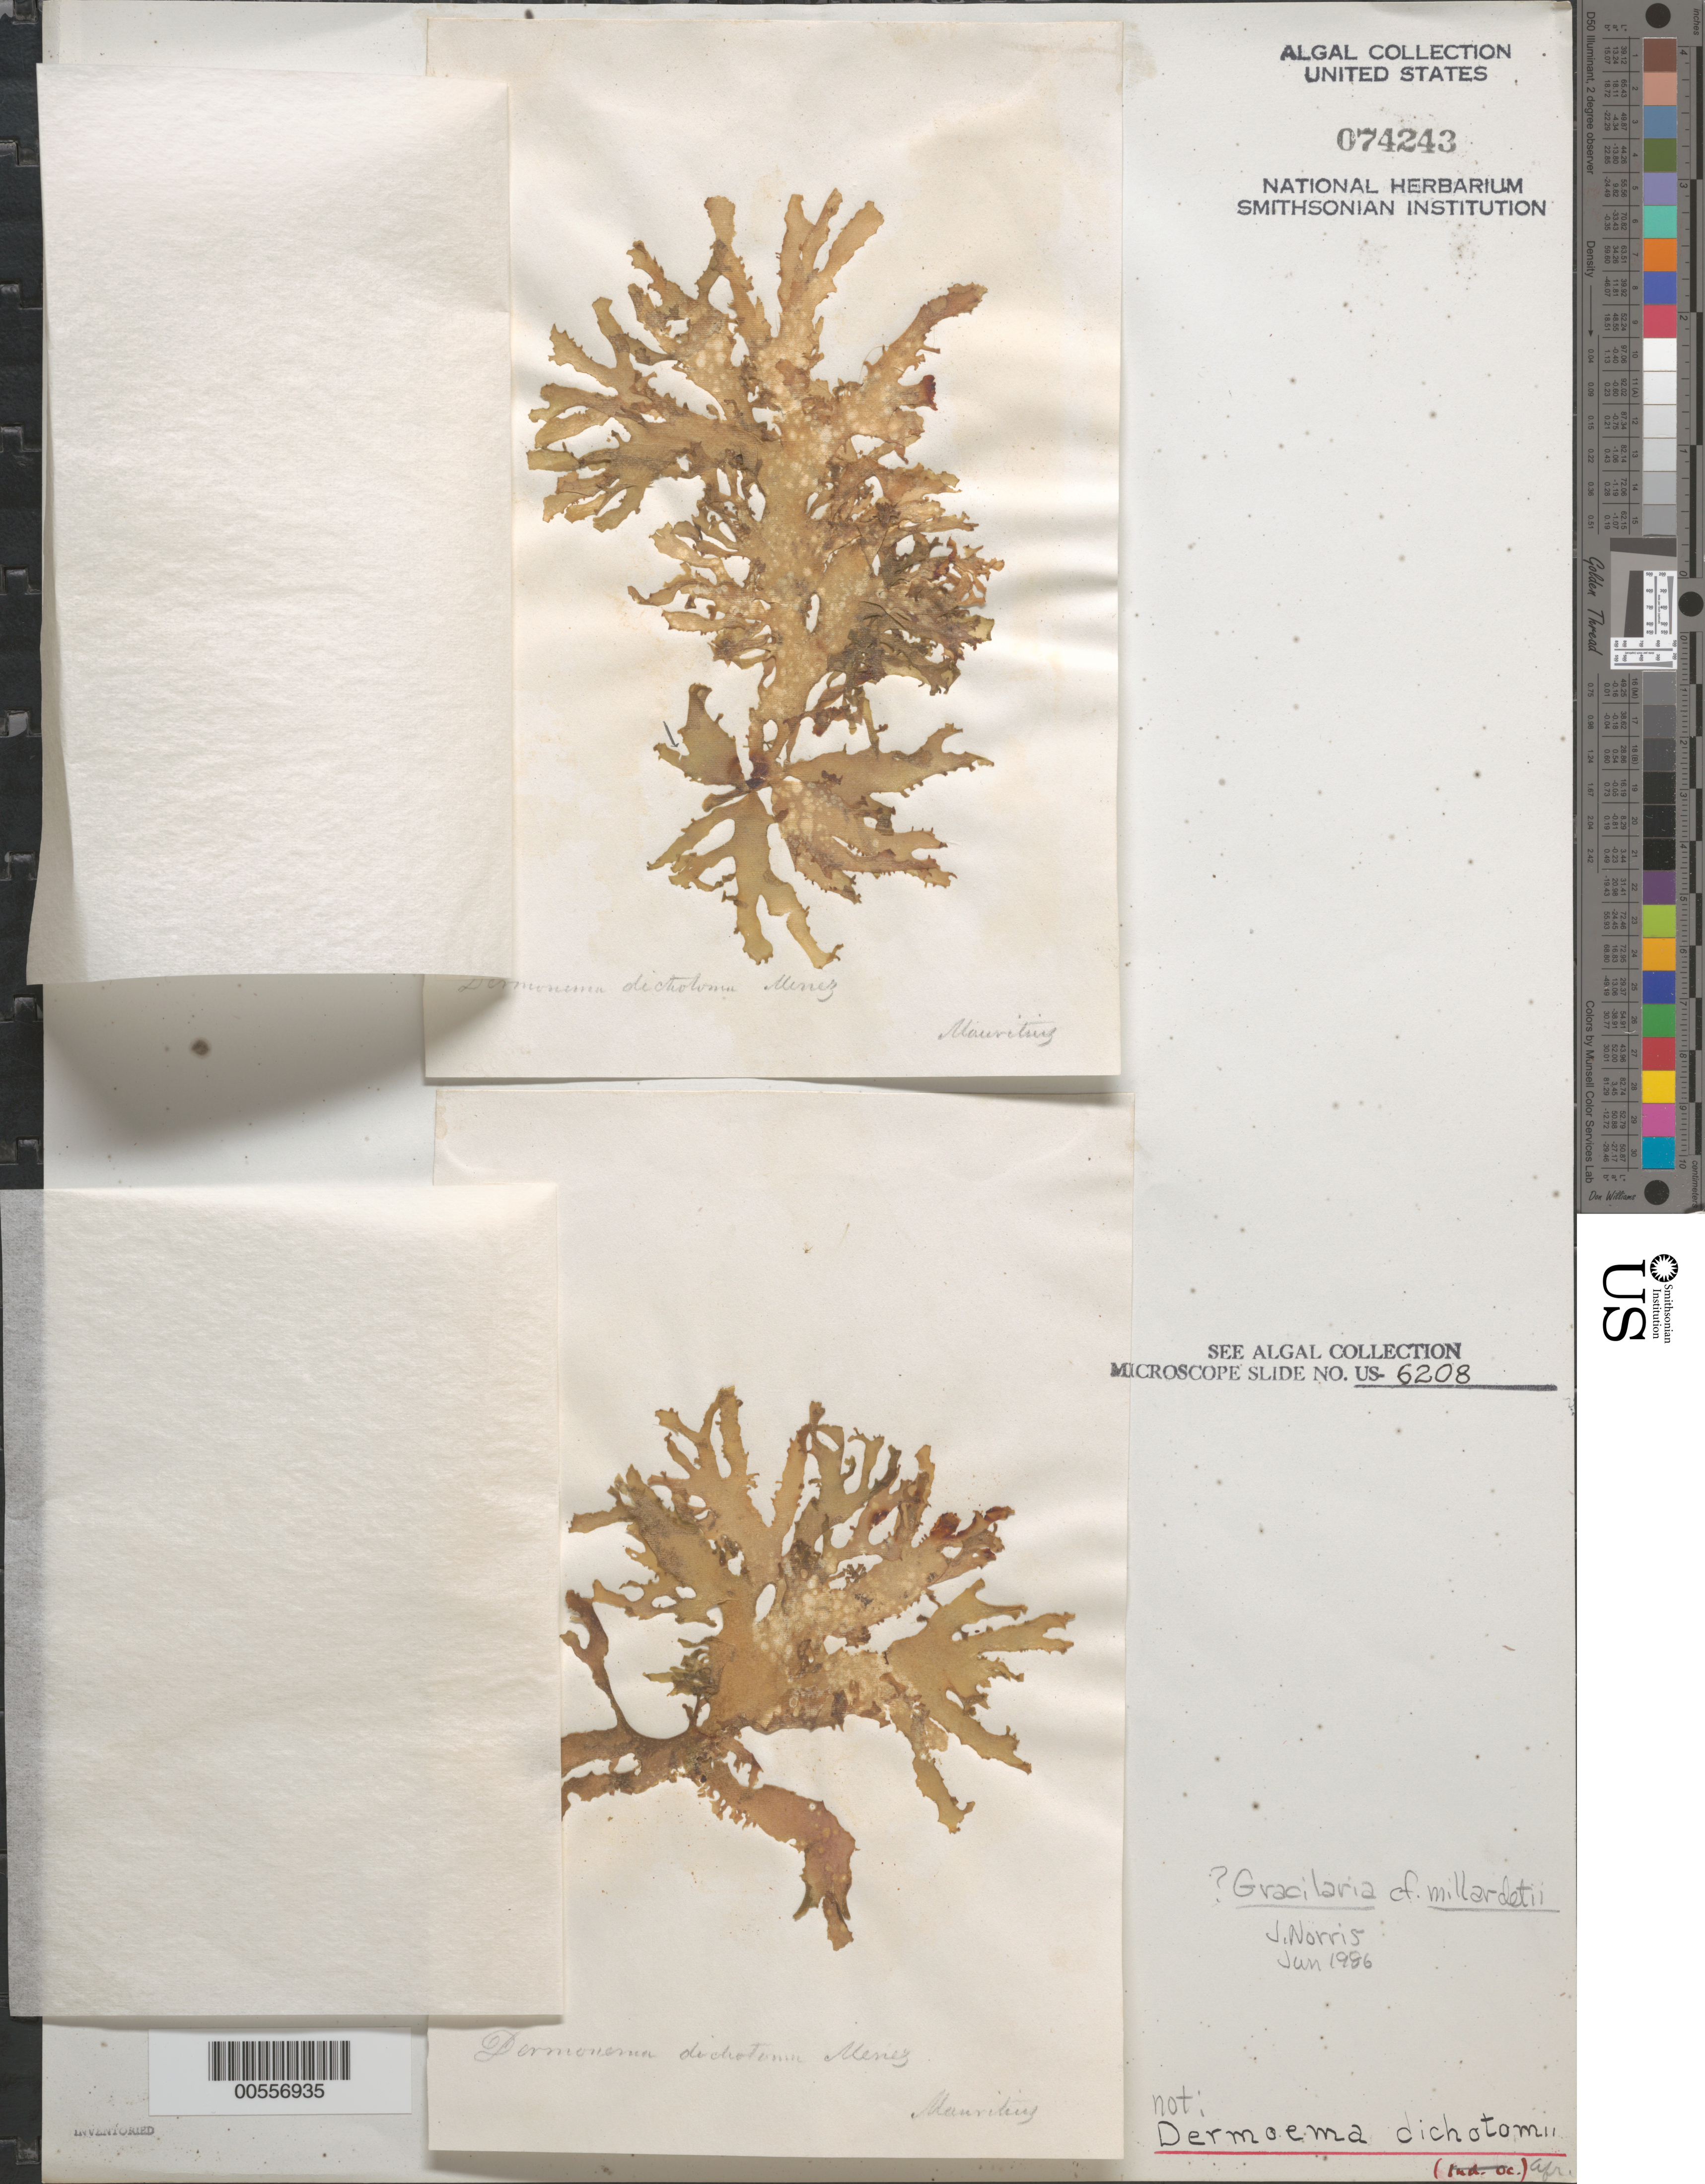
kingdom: Plantae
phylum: Rhodophyta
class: Florideophyceae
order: Gracilariales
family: Gracilariaceae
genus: Gracilaria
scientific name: Gracilaria millardetii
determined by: Norris, James N.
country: Mauritius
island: Mauritius Island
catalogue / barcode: US 74243